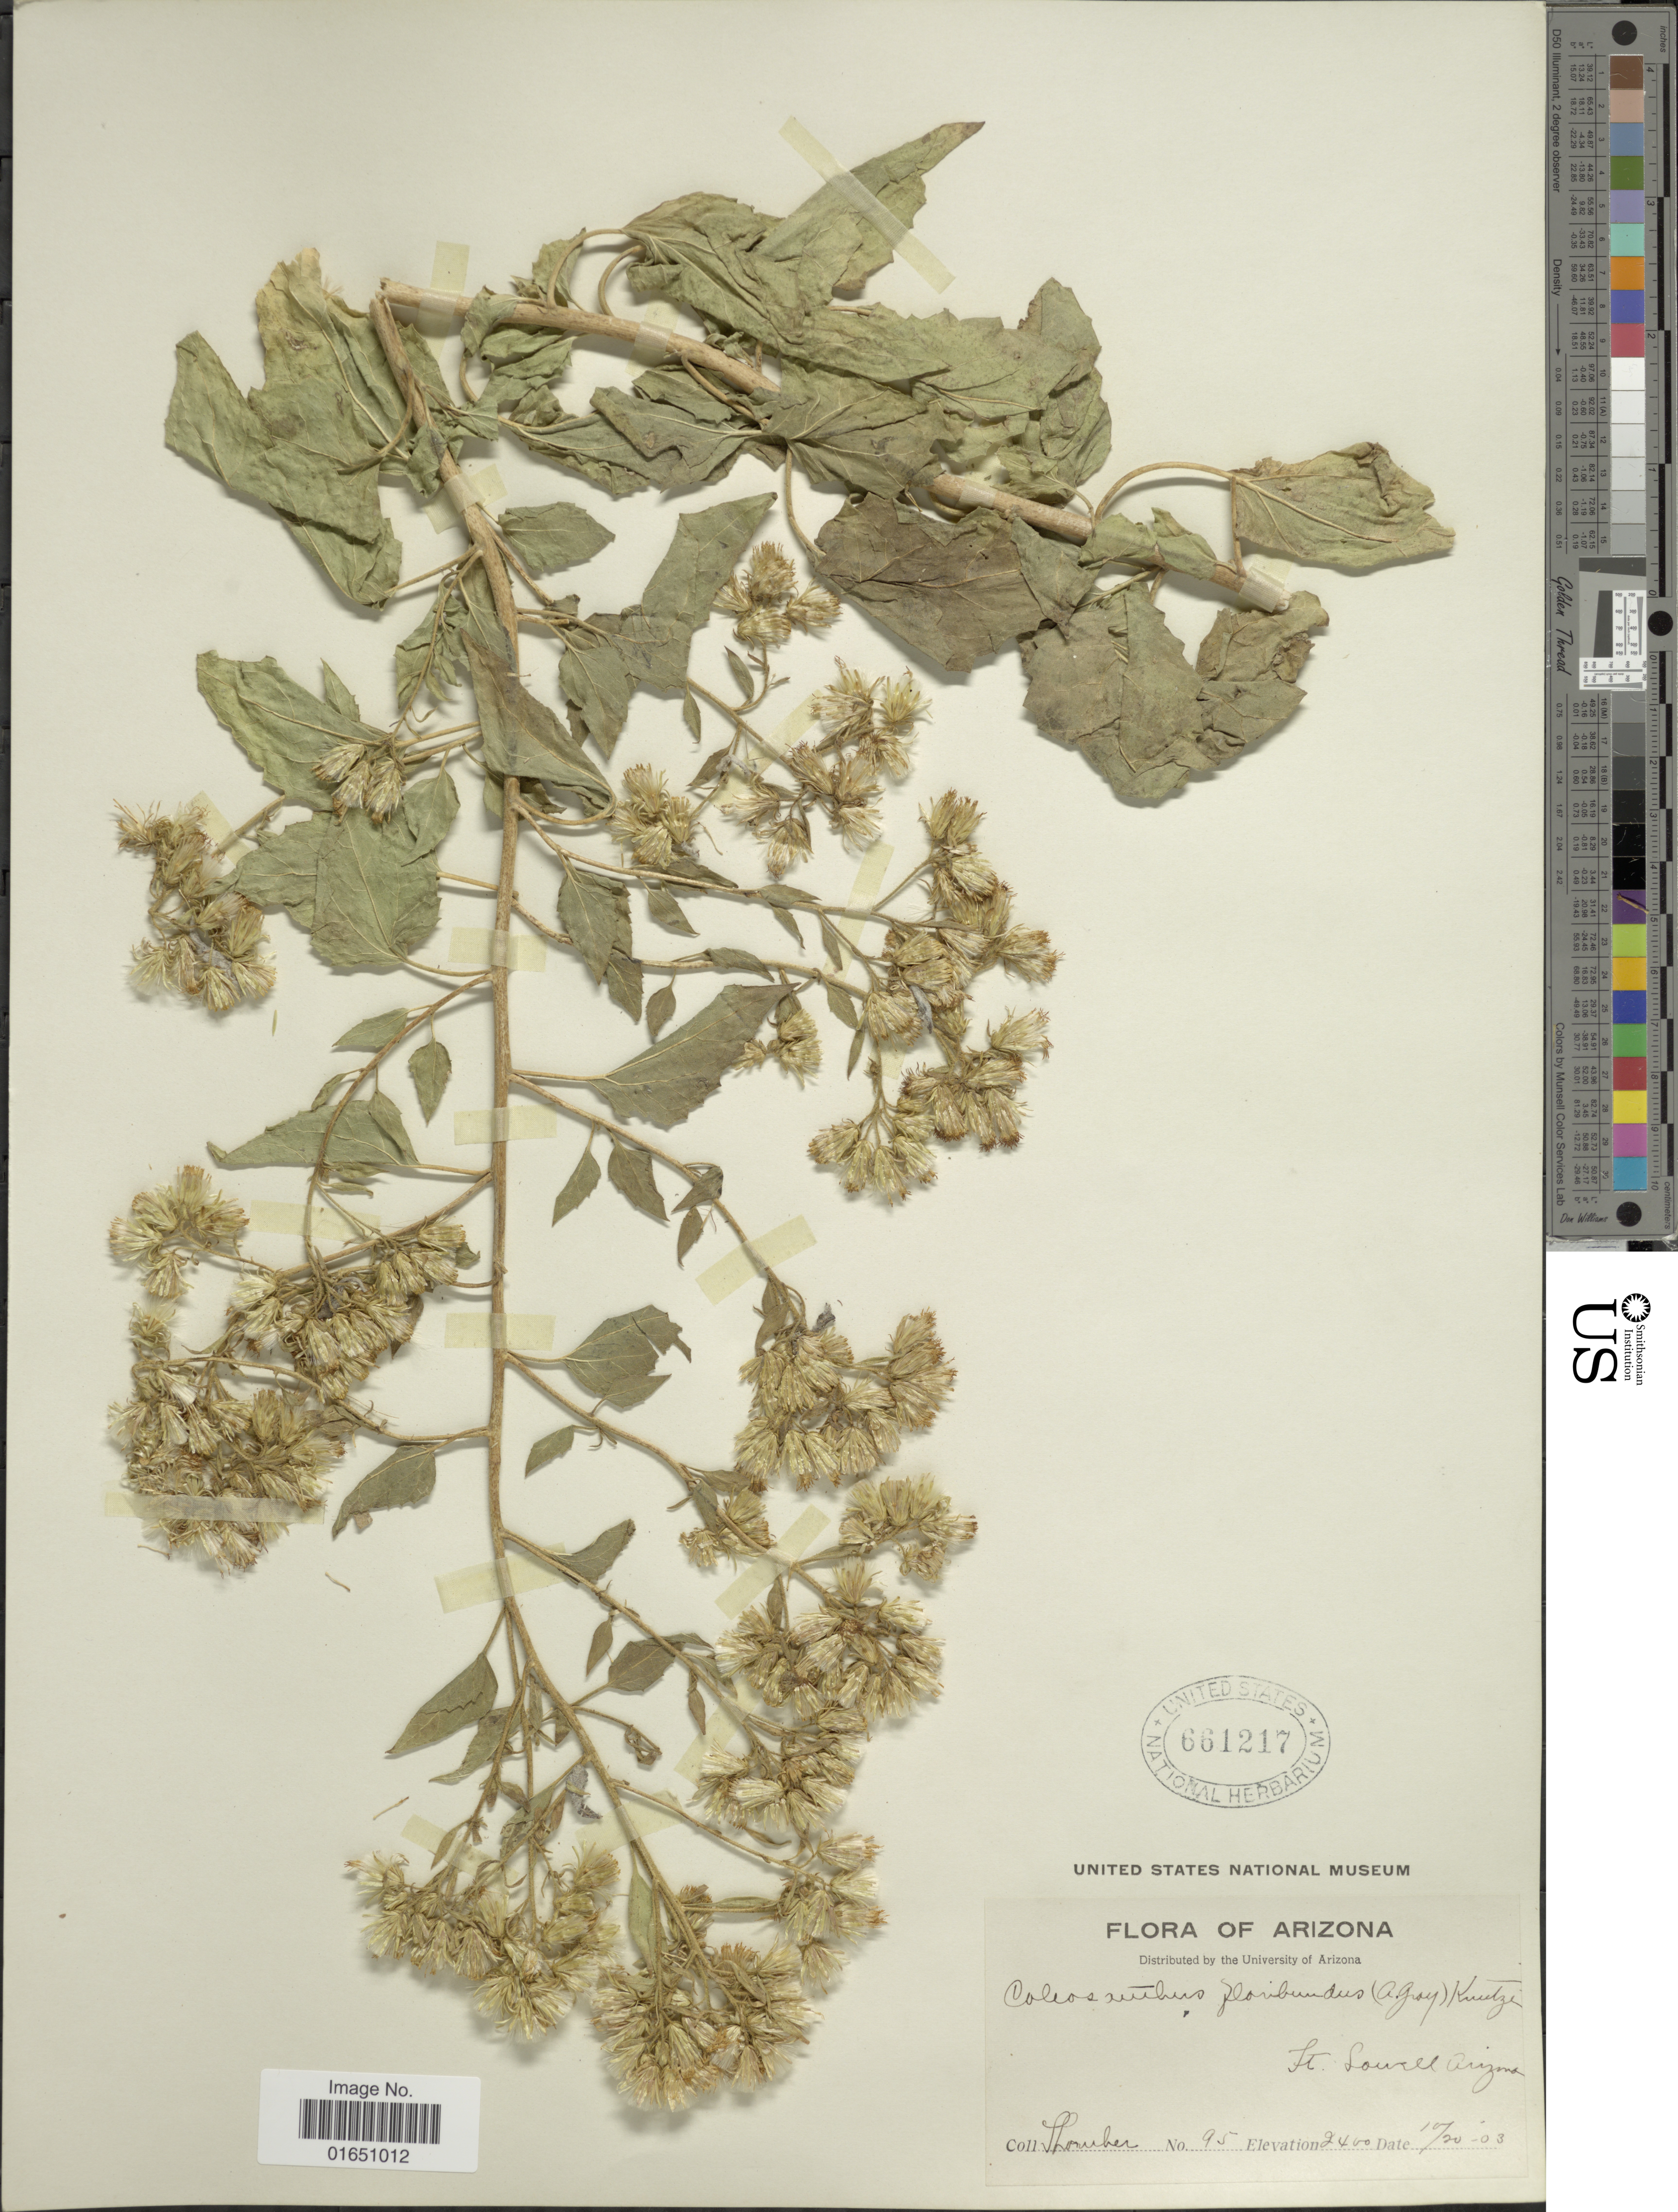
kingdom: Plantae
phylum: Tracheophyta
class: Magnoliopsida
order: Asterales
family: Asteraceae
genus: Brickellia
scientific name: Brickellia floribunda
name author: A. Gray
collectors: J. Thornber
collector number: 95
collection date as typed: Transcribed d/m/y: 20/10/3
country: United States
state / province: Arizona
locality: St. Lowell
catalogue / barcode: US 661217